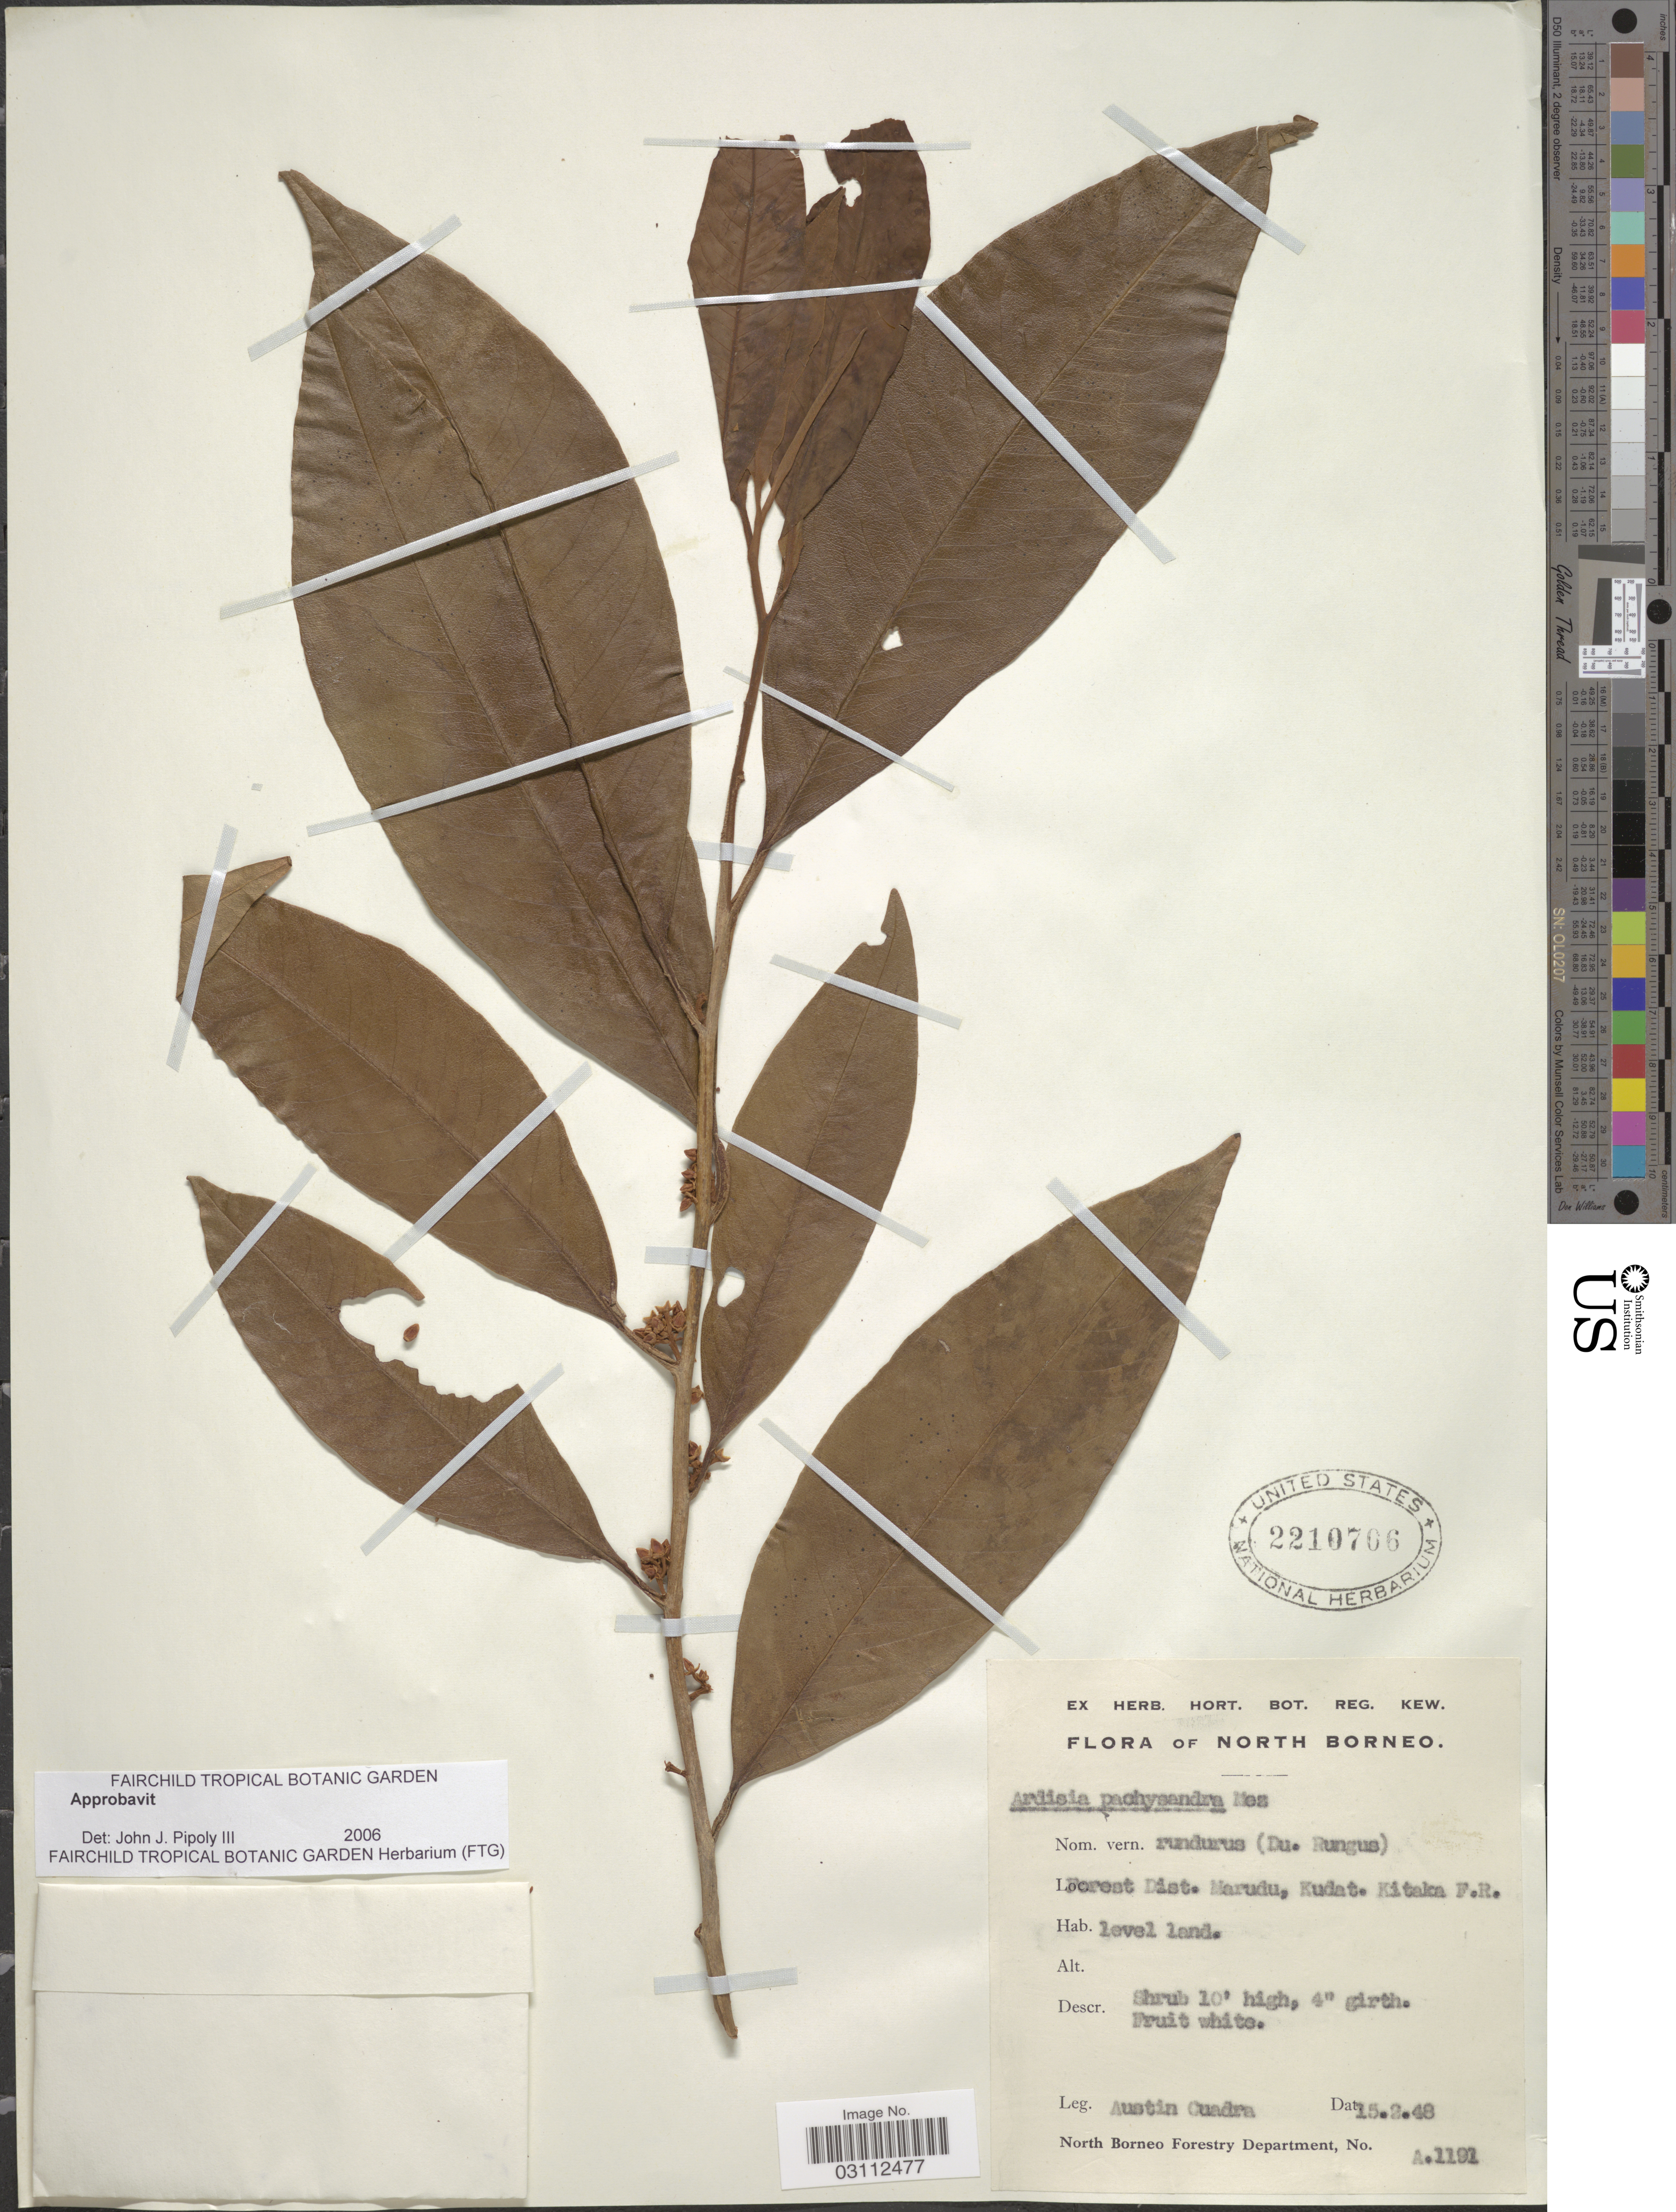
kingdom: Plantae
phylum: Tracheophyta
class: Magnoliopsida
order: Ericales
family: Primulaceae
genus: Ardisia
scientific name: Ardisia pachysandra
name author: (Wall.) Mez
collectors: A. Cuadra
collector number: A1191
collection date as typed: Transcribed d/m/y: 15/2/48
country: Malaysia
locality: North Borneo. Forest Dist. Marudu, Kudat-Kitaka F.R.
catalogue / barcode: US 2210766